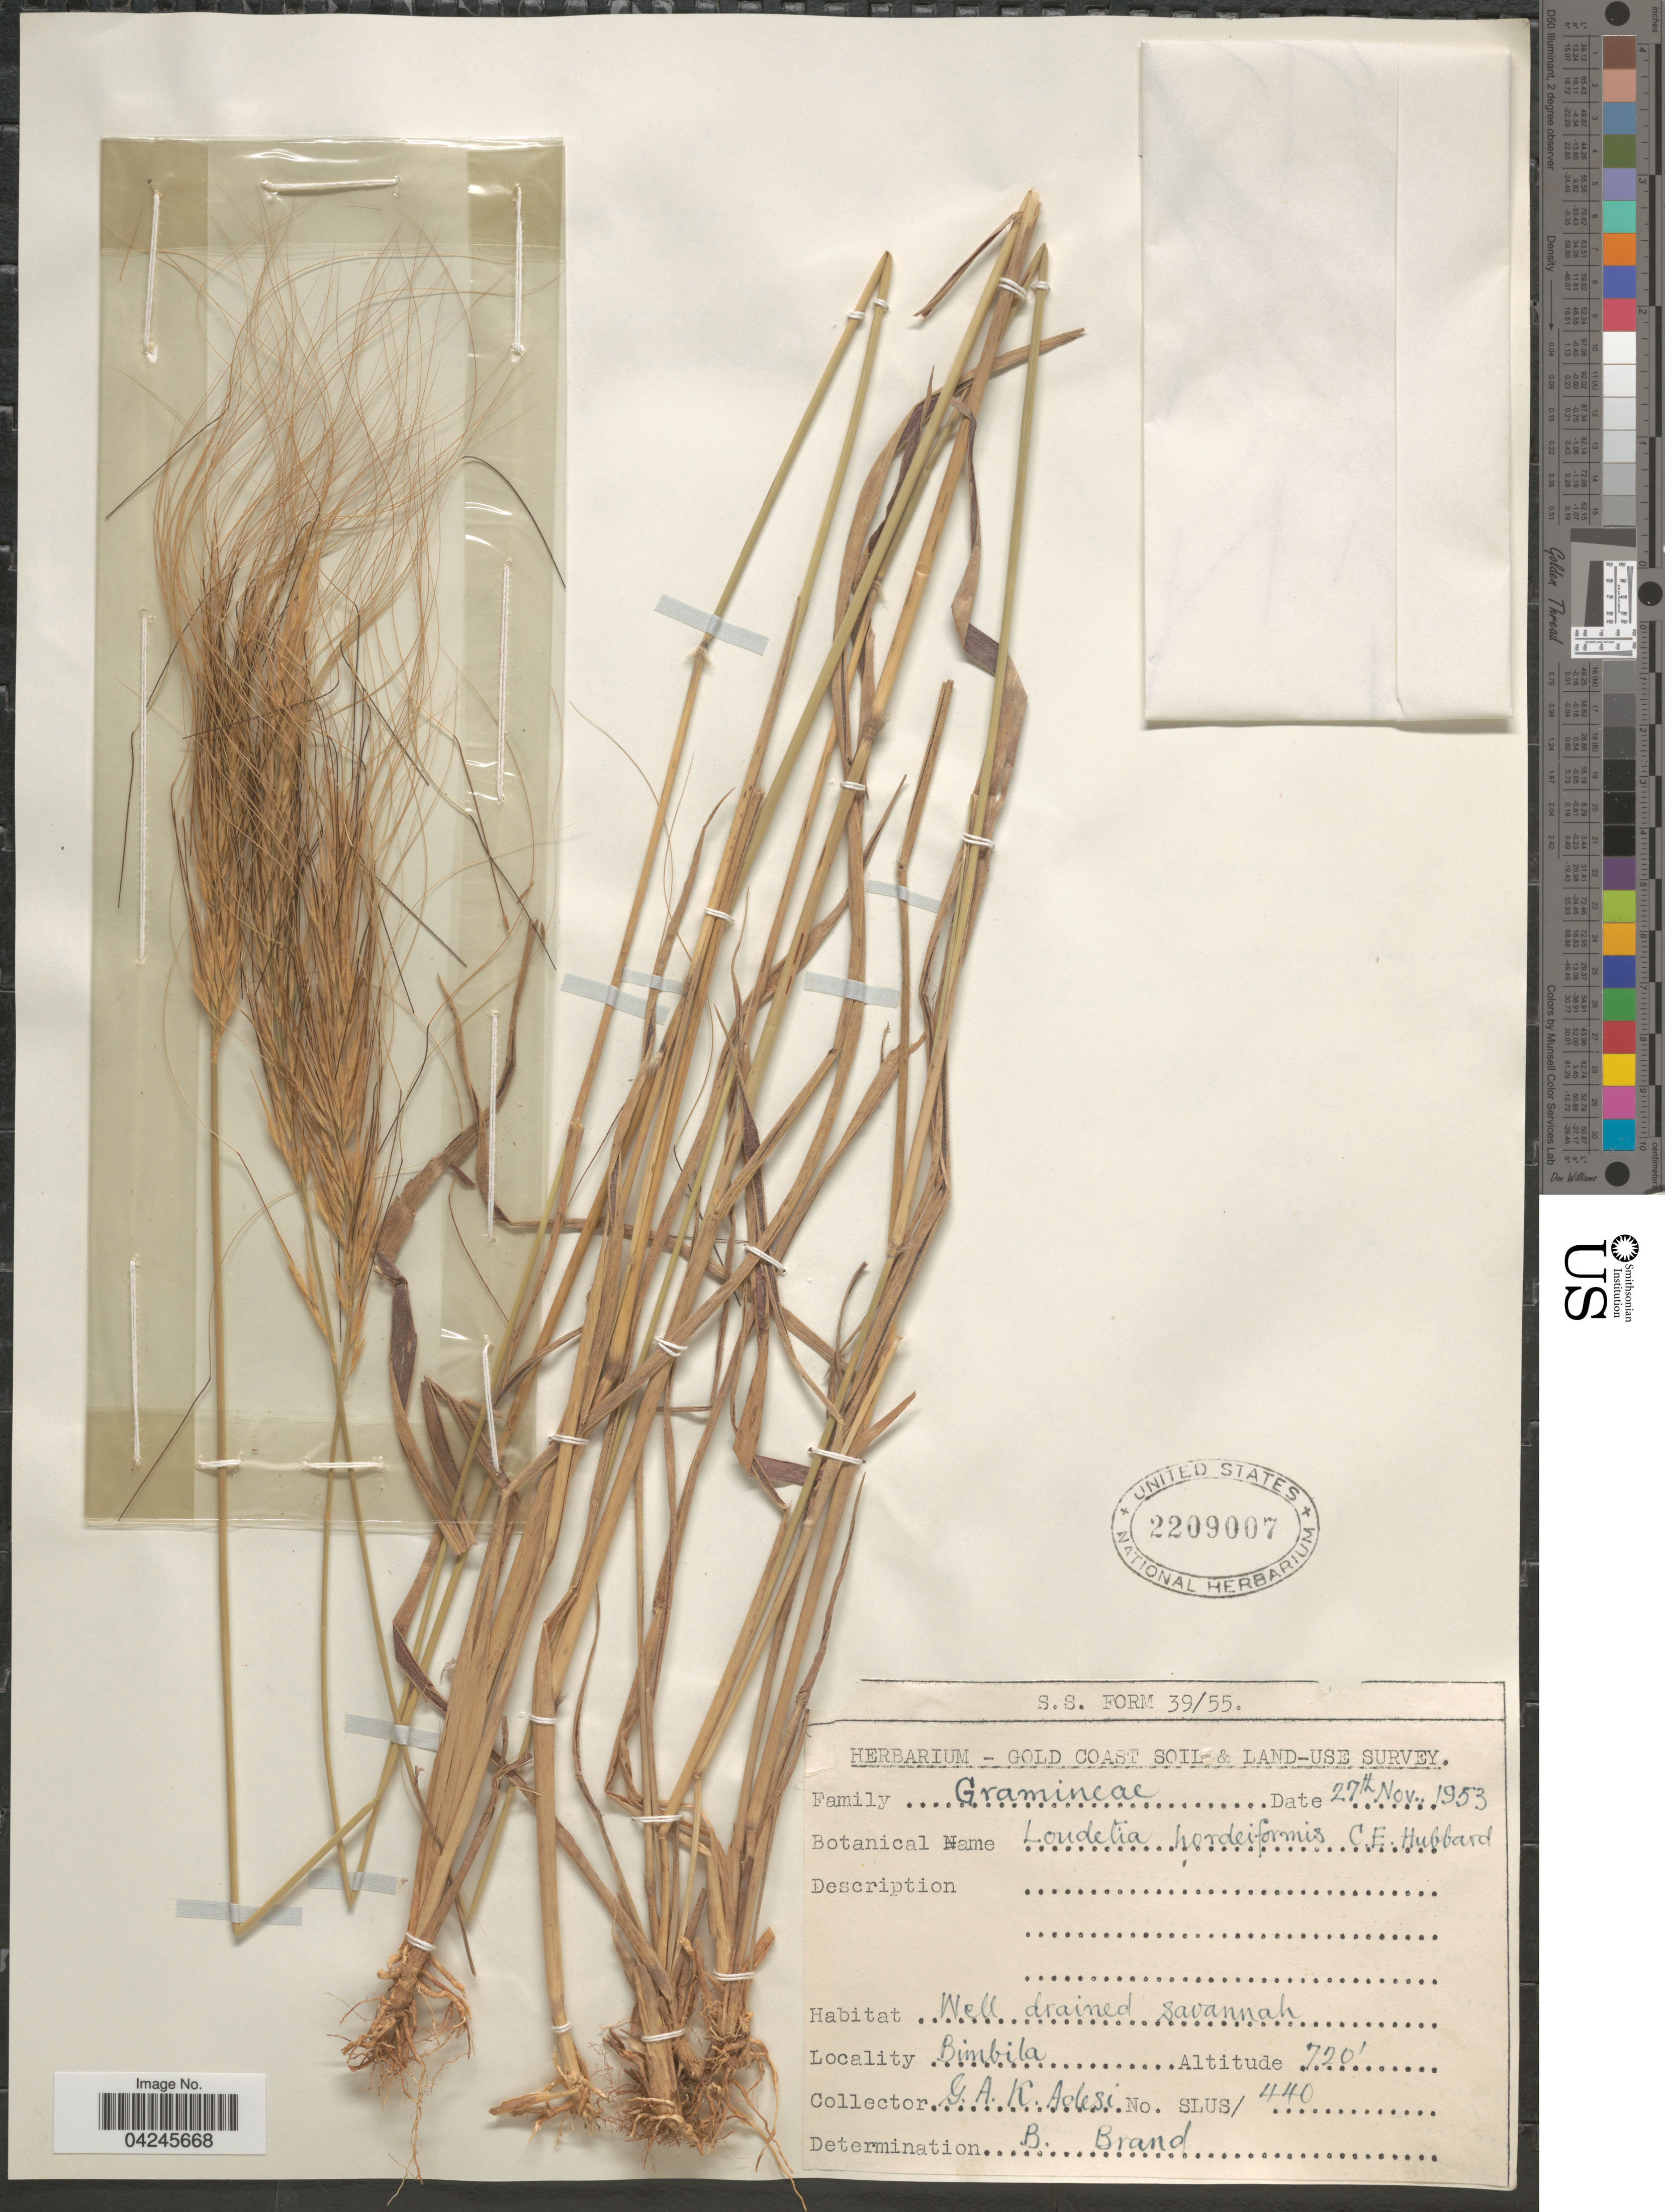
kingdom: Plantae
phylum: Tracheophyta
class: Liliopsida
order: Poales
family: Poaceae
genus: Loudetia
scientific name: Loudetia hordeiformis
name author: (Stapf) C. E. Hubb.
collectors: G. A. K. Adesi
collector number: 440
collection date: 1953-11-27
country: Ghana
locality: Gold Coast Soil & Land-use Survey. Bimbila.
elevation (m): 219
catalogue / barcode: US 2209007